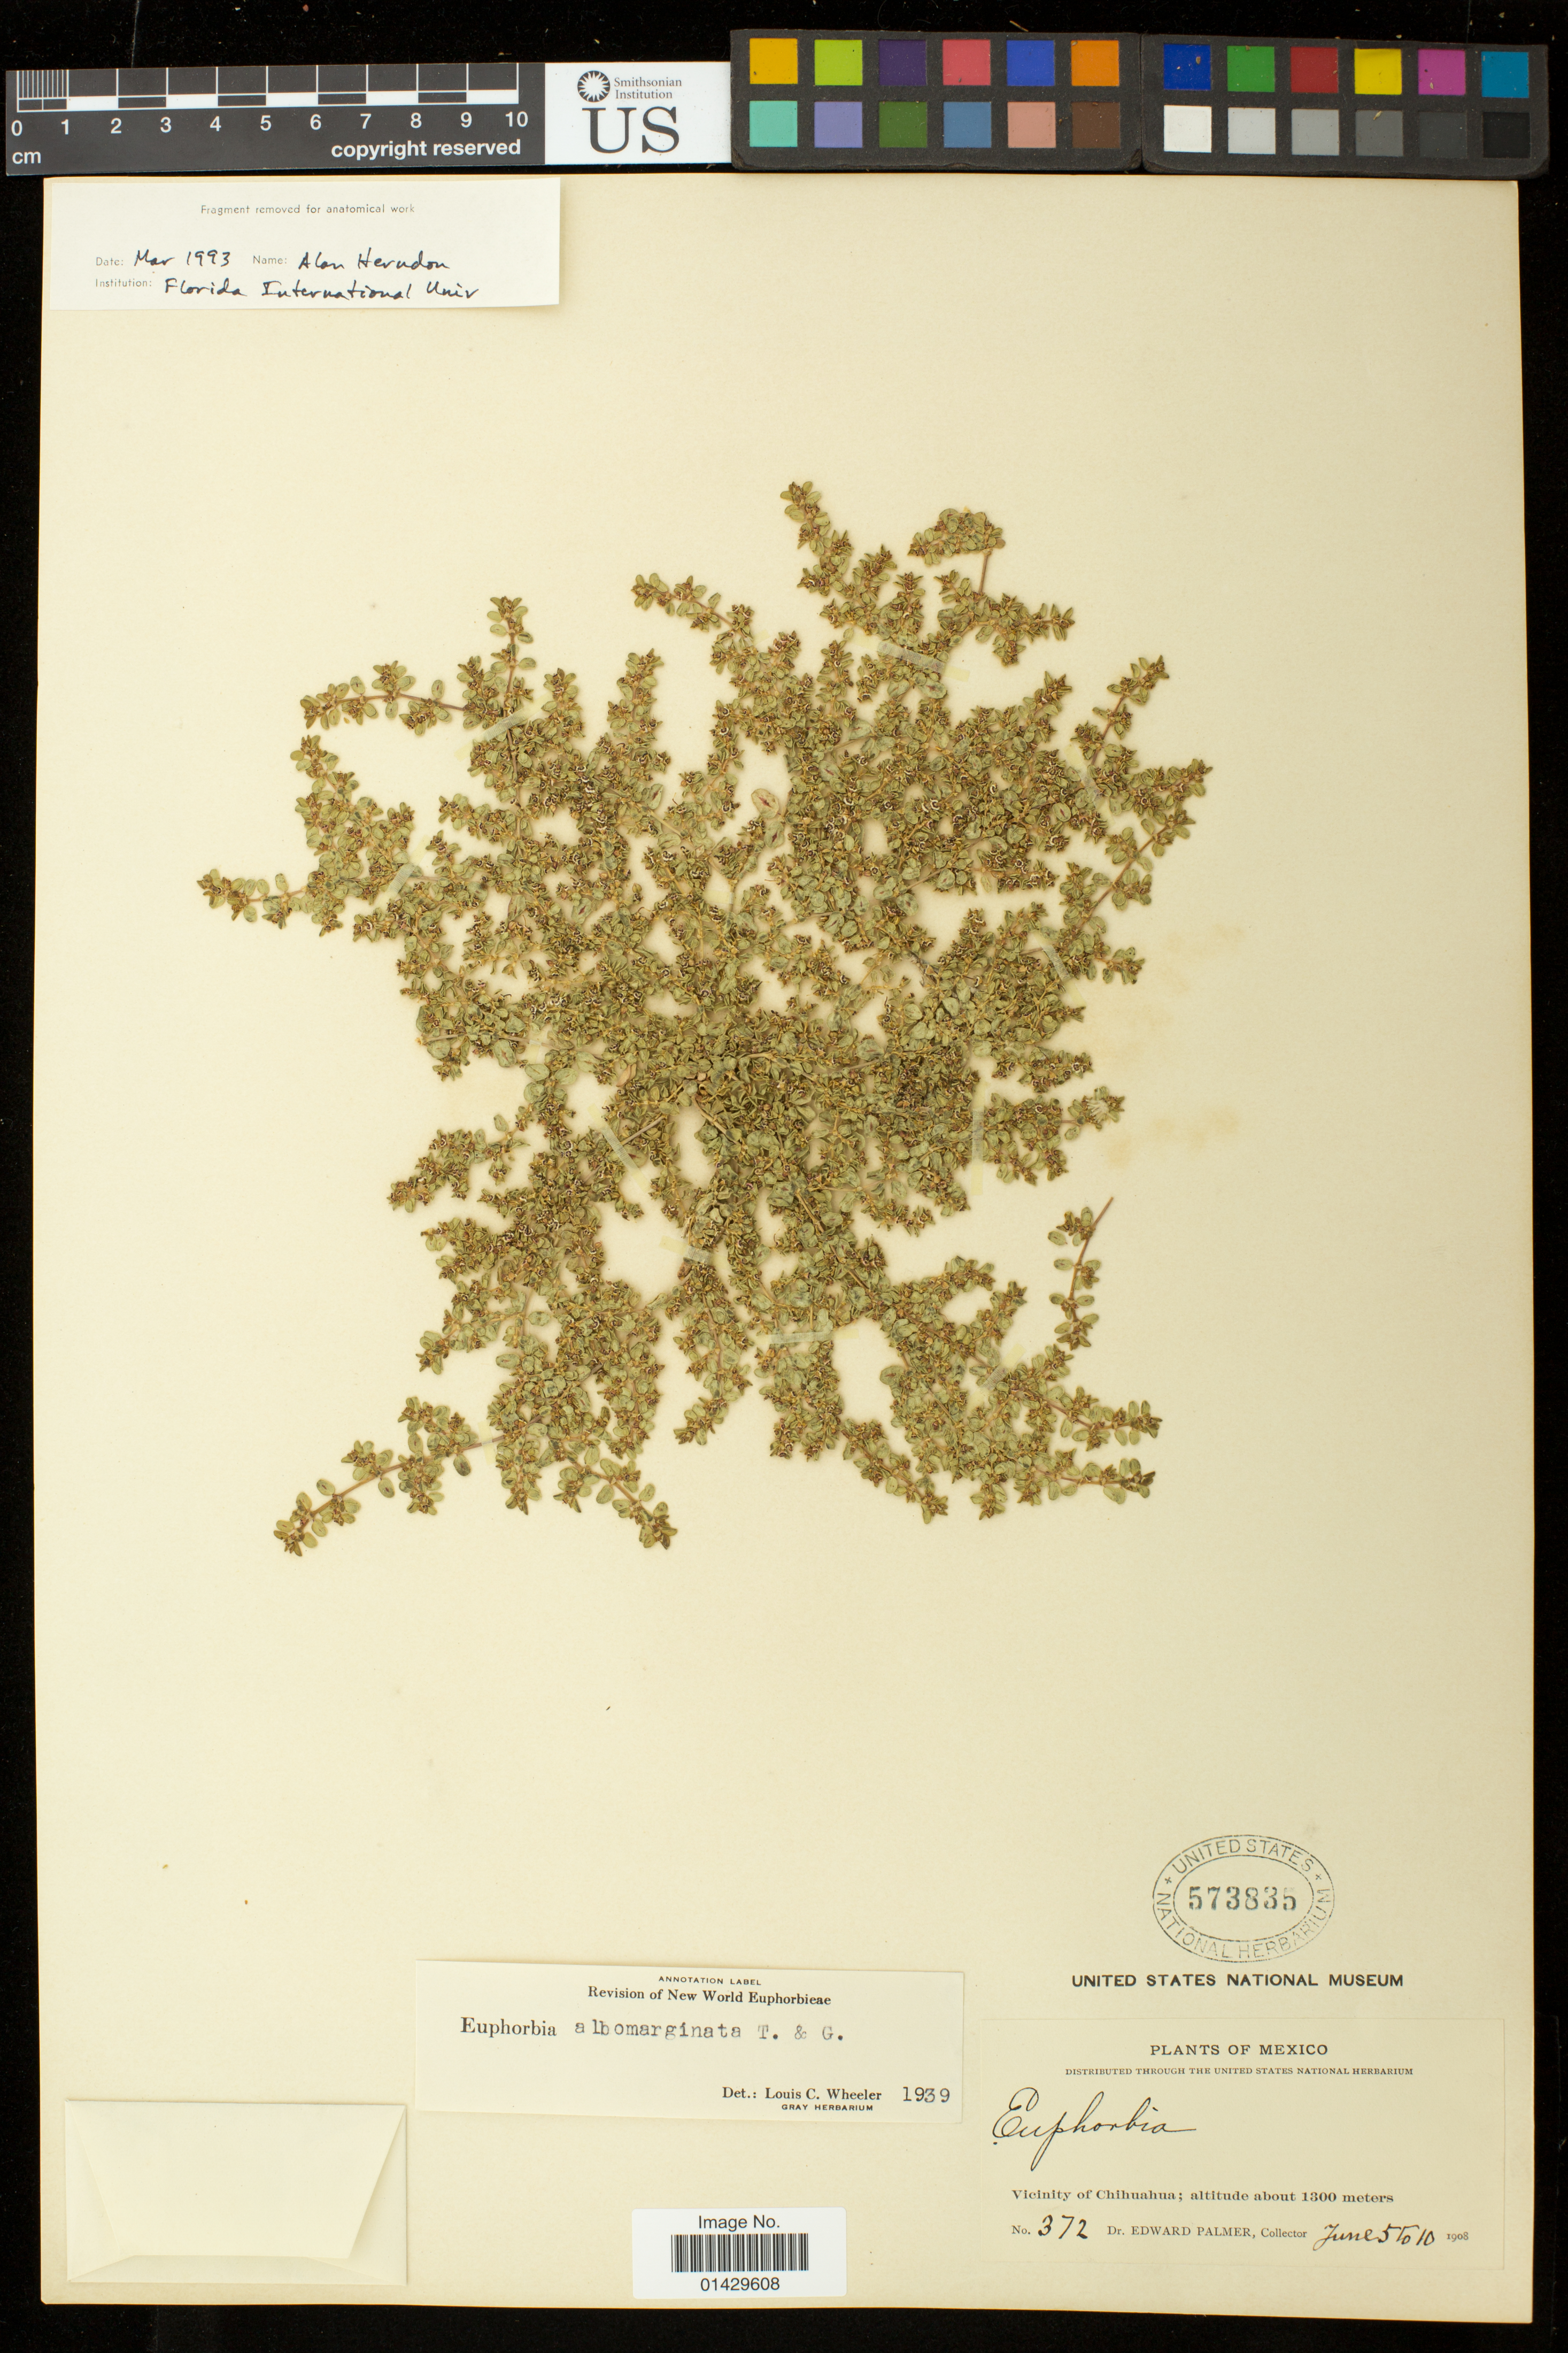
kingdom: Plantae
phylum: Tracheophyta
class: Magnoliopsida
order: Malpighiales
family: Euphorbiaceae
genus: Euphorbia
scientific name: Euphorbia albomarginata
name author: Torr. & A. Gray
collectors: E. Palmer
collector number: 372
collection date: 1908-06-05/1908-06-10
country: Mexico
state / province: Chihuahua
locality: Vicinity of Chihuahua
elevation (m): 1300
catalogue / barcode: US 573835